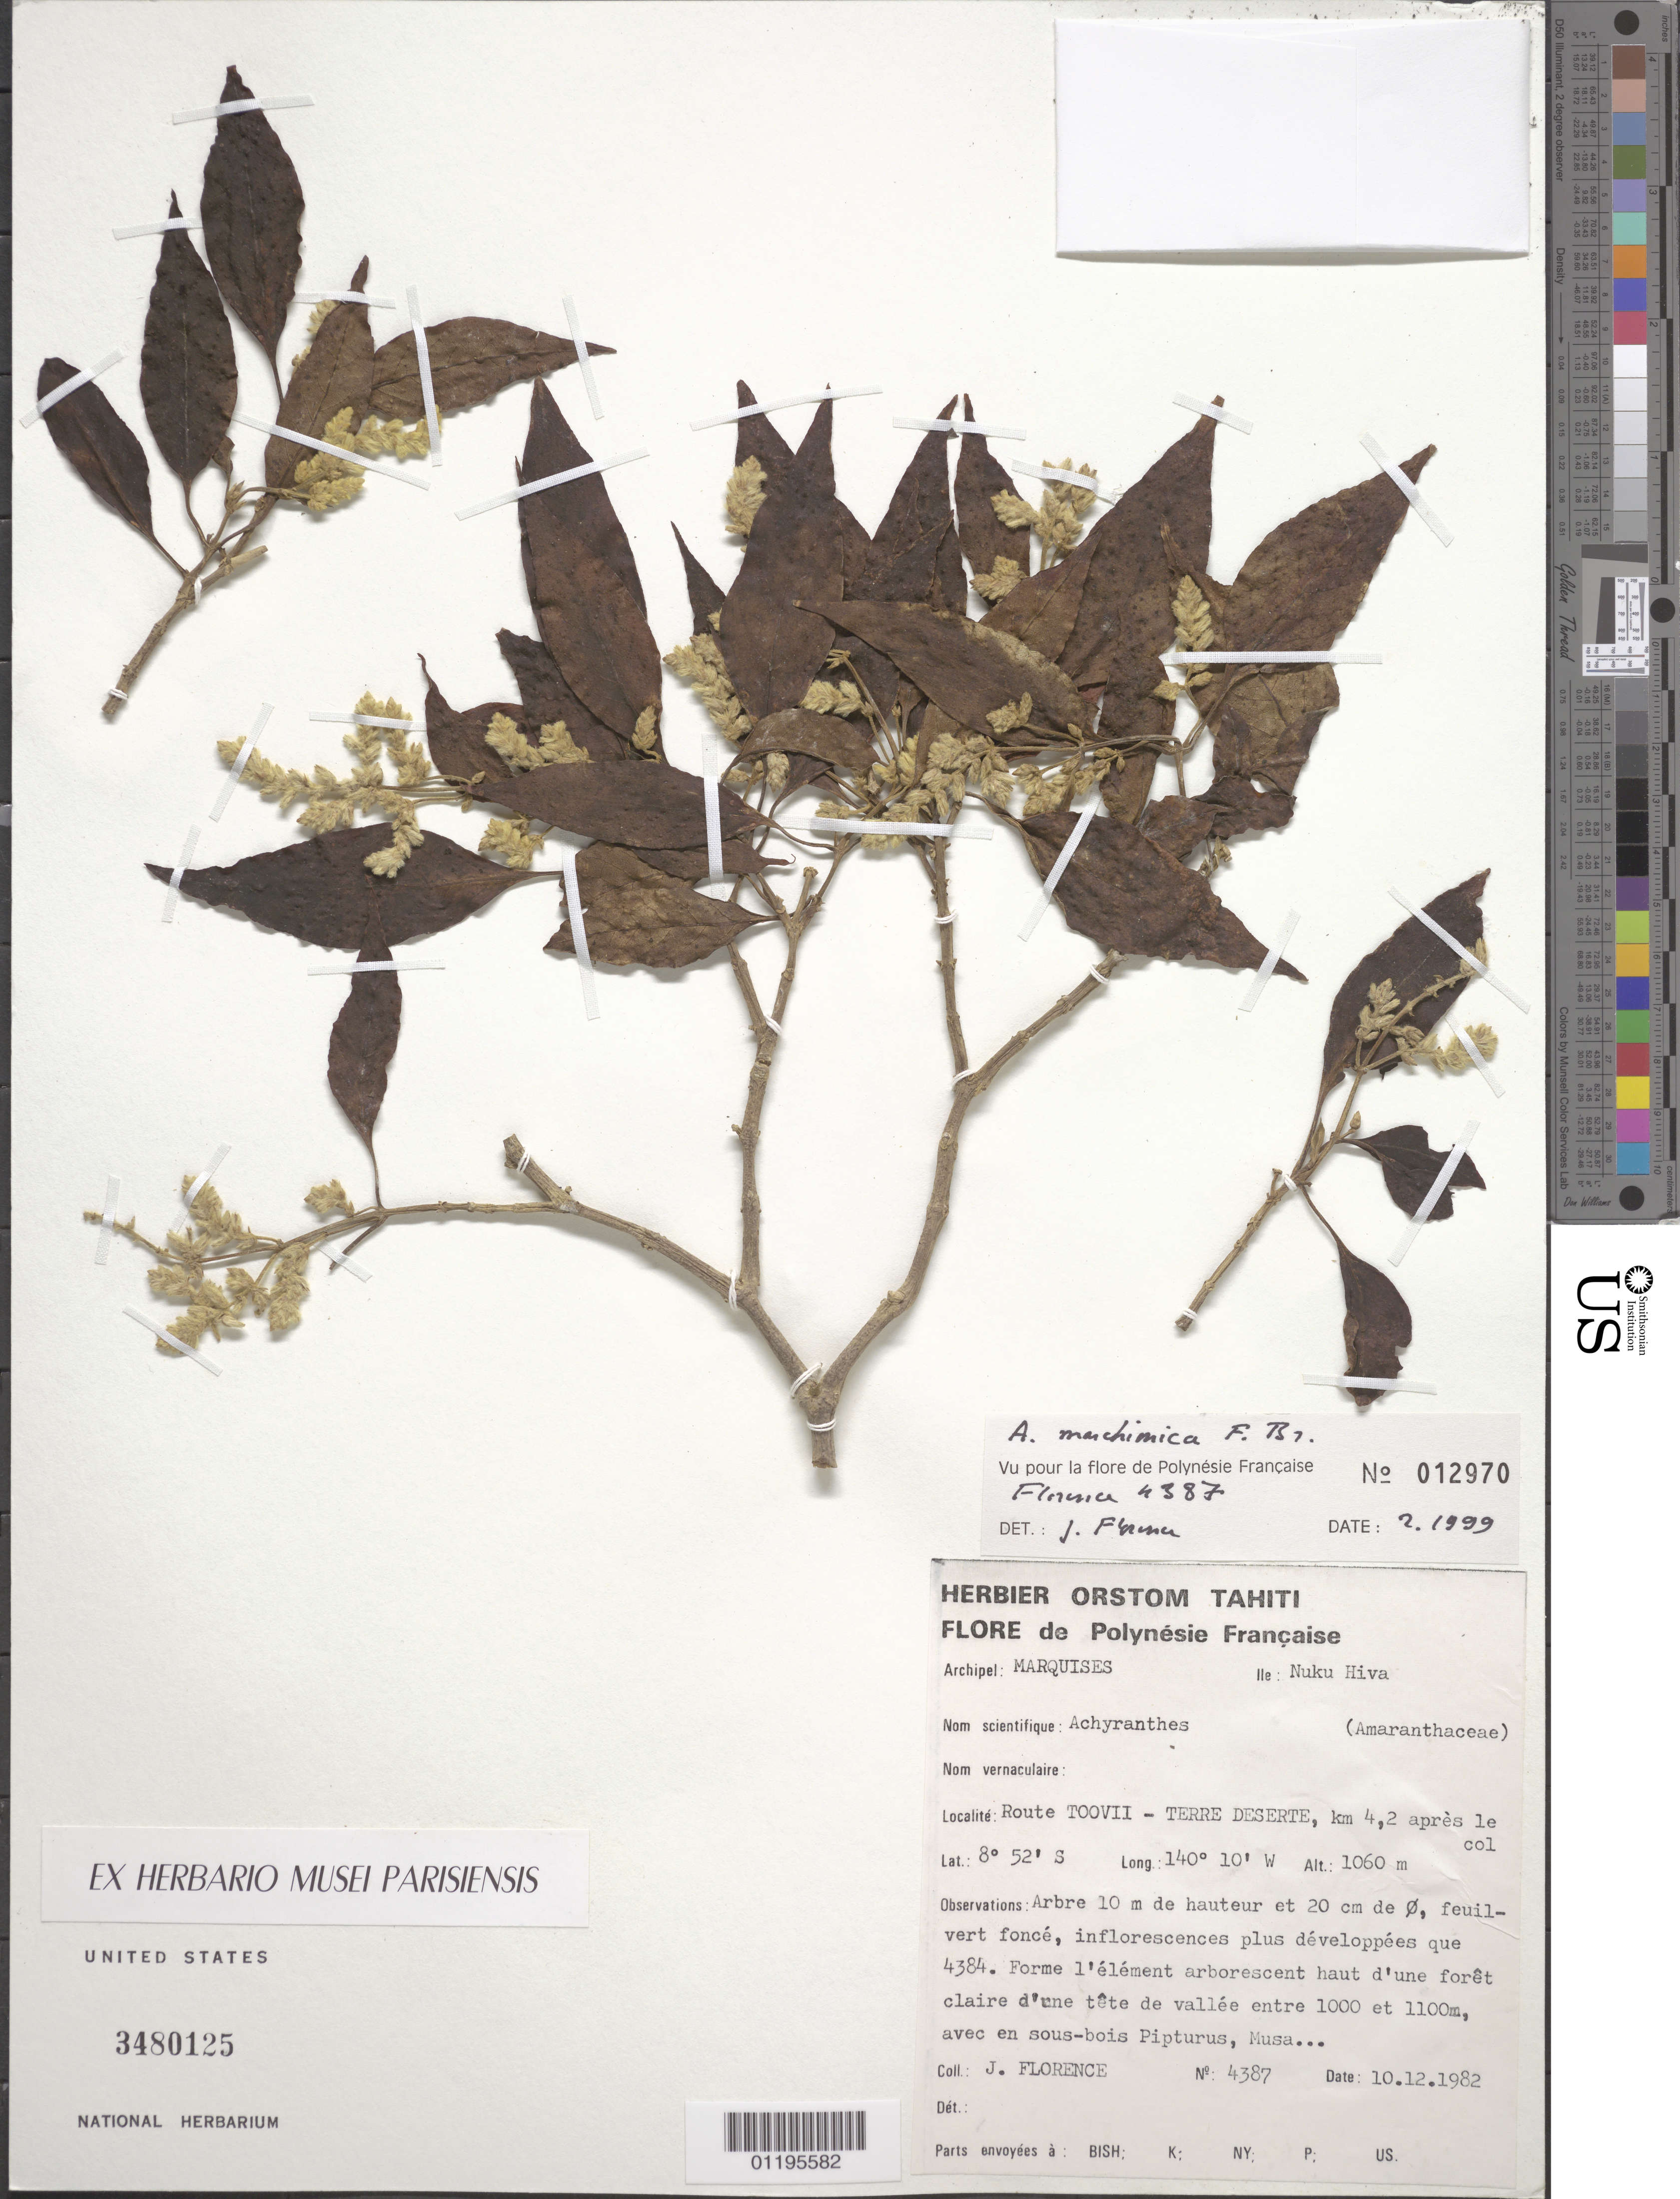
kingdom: Plantae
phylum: Tracheophyta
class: Magnoliopsida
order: Caryophyllales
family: Amaranthaceae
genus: Achyranthes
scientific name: Achyranthes marchionica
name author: F. Br.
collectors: J. Florence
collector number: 4387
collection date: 1982-12-10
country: French Polynesia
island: Nuku Hiva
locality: Route Toovii-Terre Deserte, km 4, 2 apres le col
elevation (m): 1060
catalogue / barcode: US 3480125